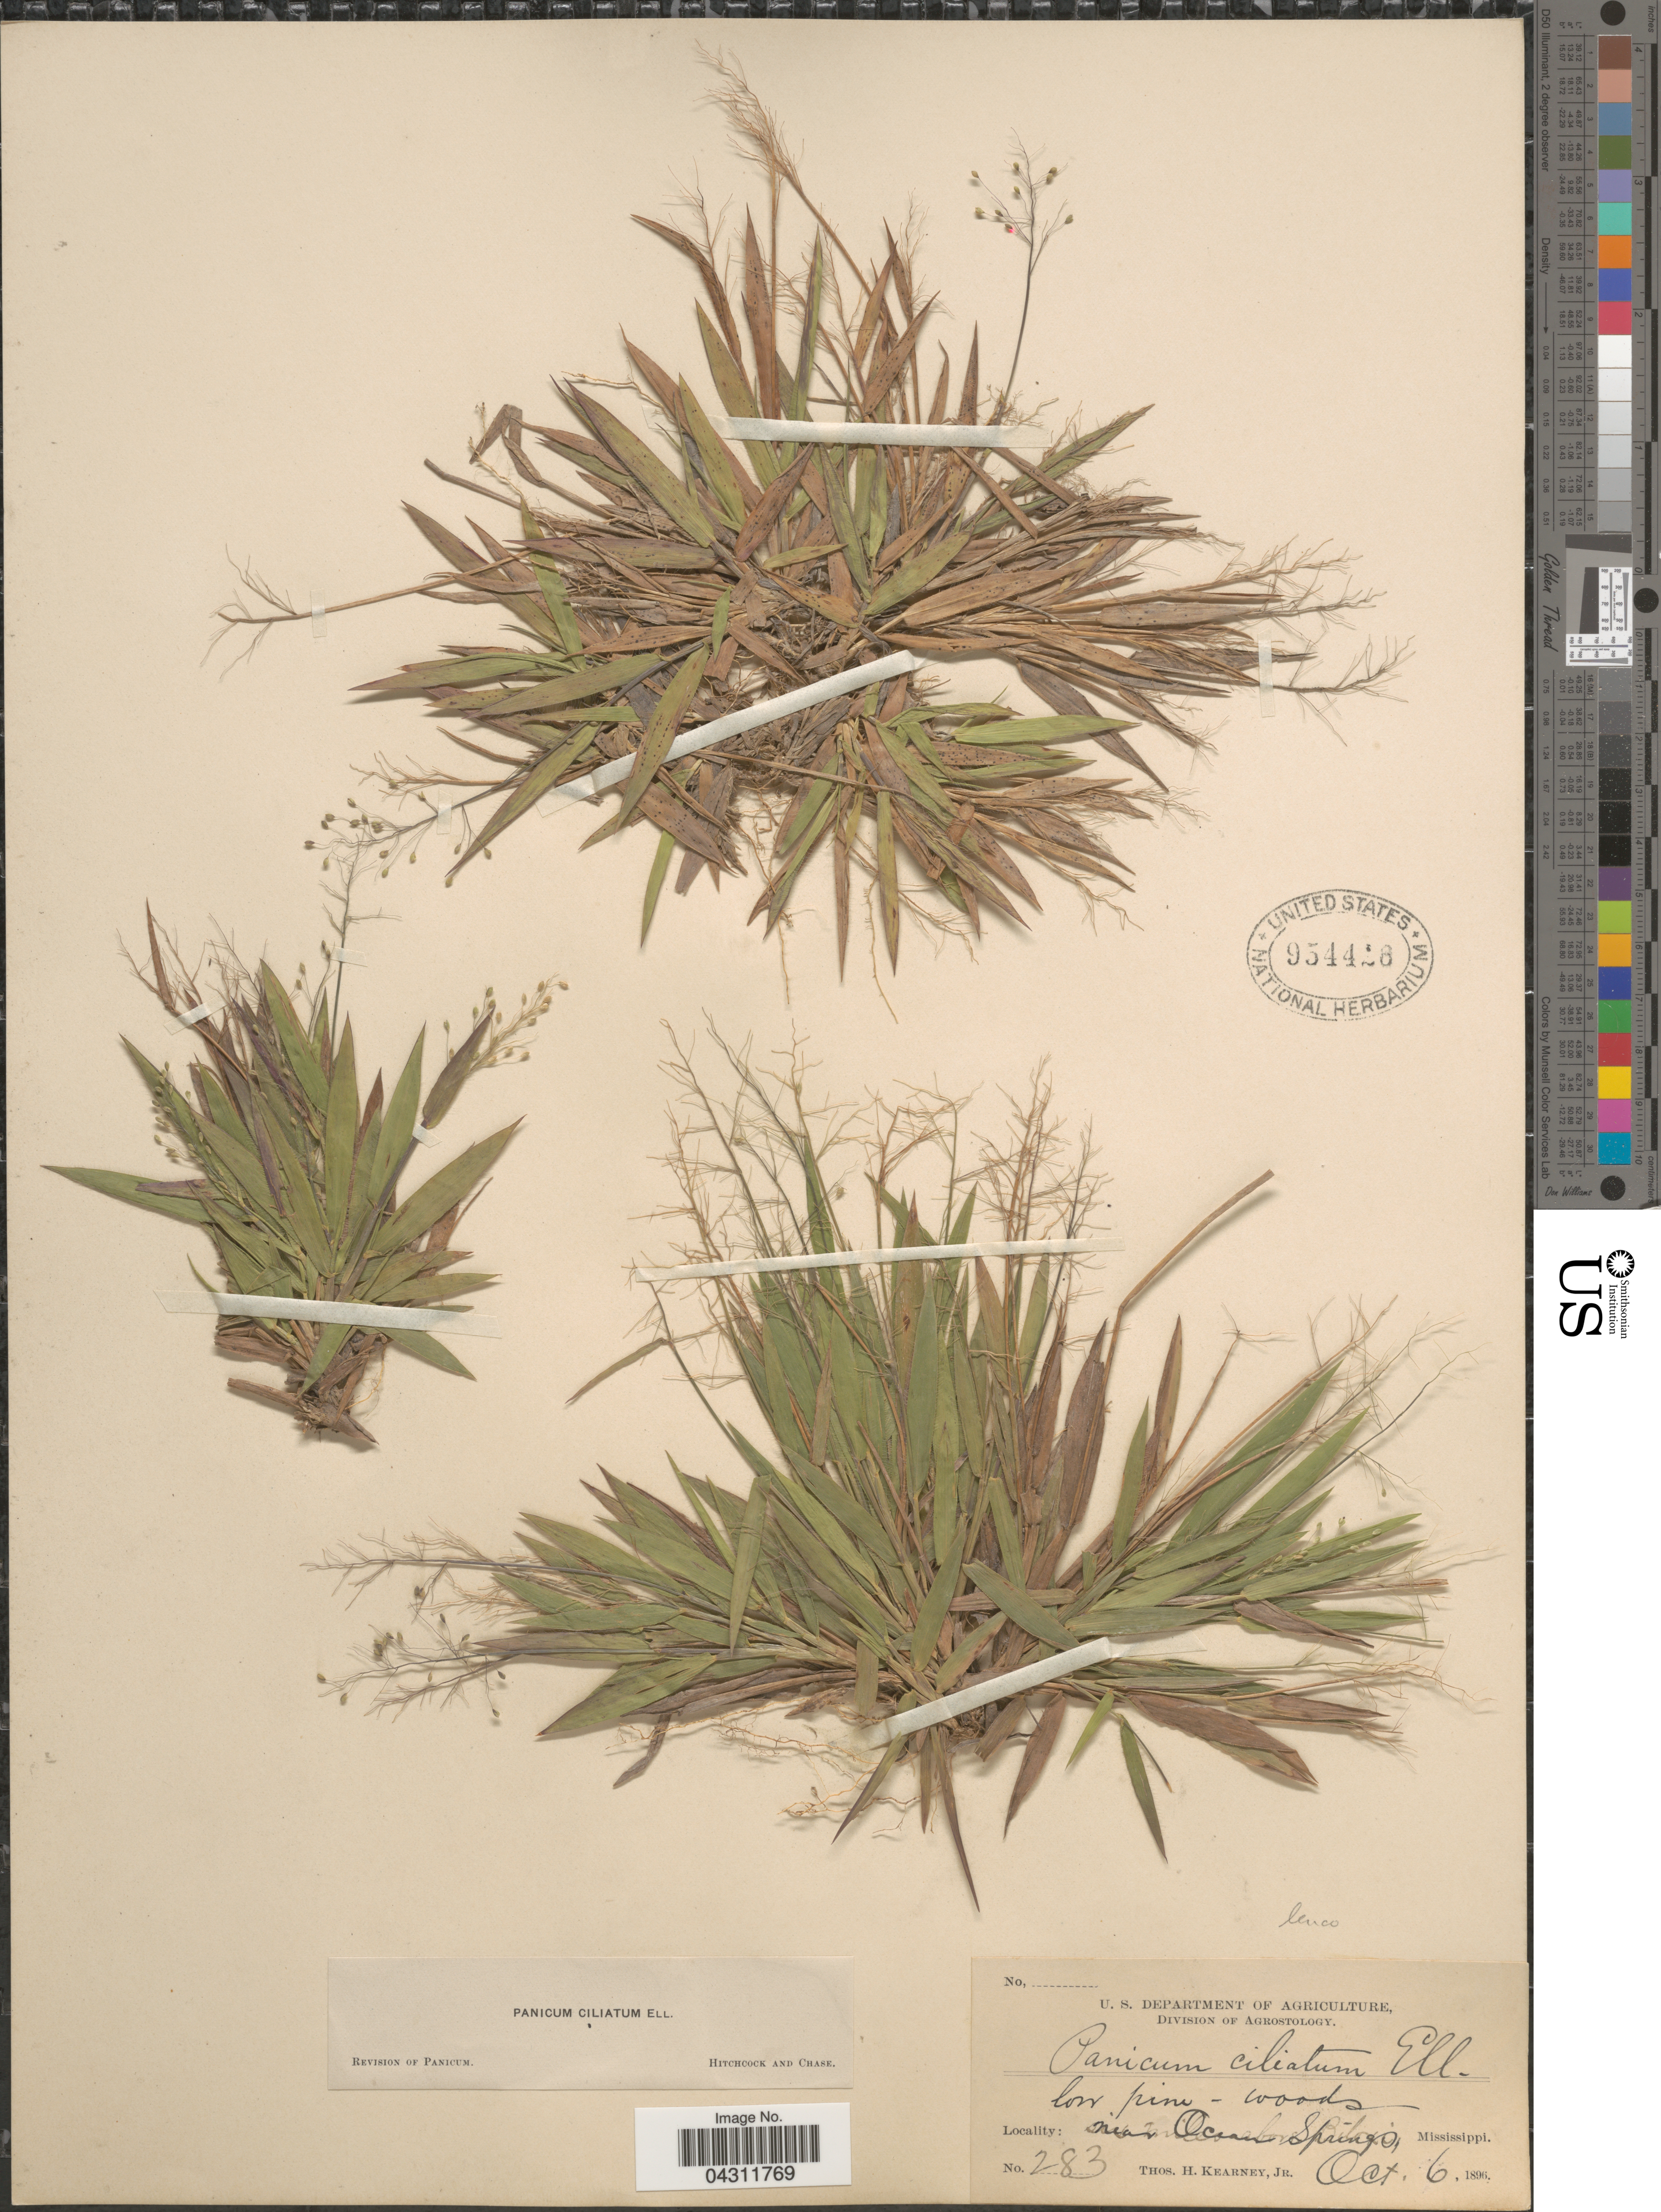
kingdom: Plantae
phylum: Tracheophyta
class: Liliopsida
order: Poales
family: Poaceae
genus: Dichanthelium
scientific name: Dichanthelium strigosum var. leucoblepharis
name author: (Trin.) Freckmann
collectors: T. H. Kearney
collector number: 283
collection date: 1896-10-06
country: United States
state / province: Mississippi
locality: Near Ocean Springs.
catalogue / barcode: US 954428